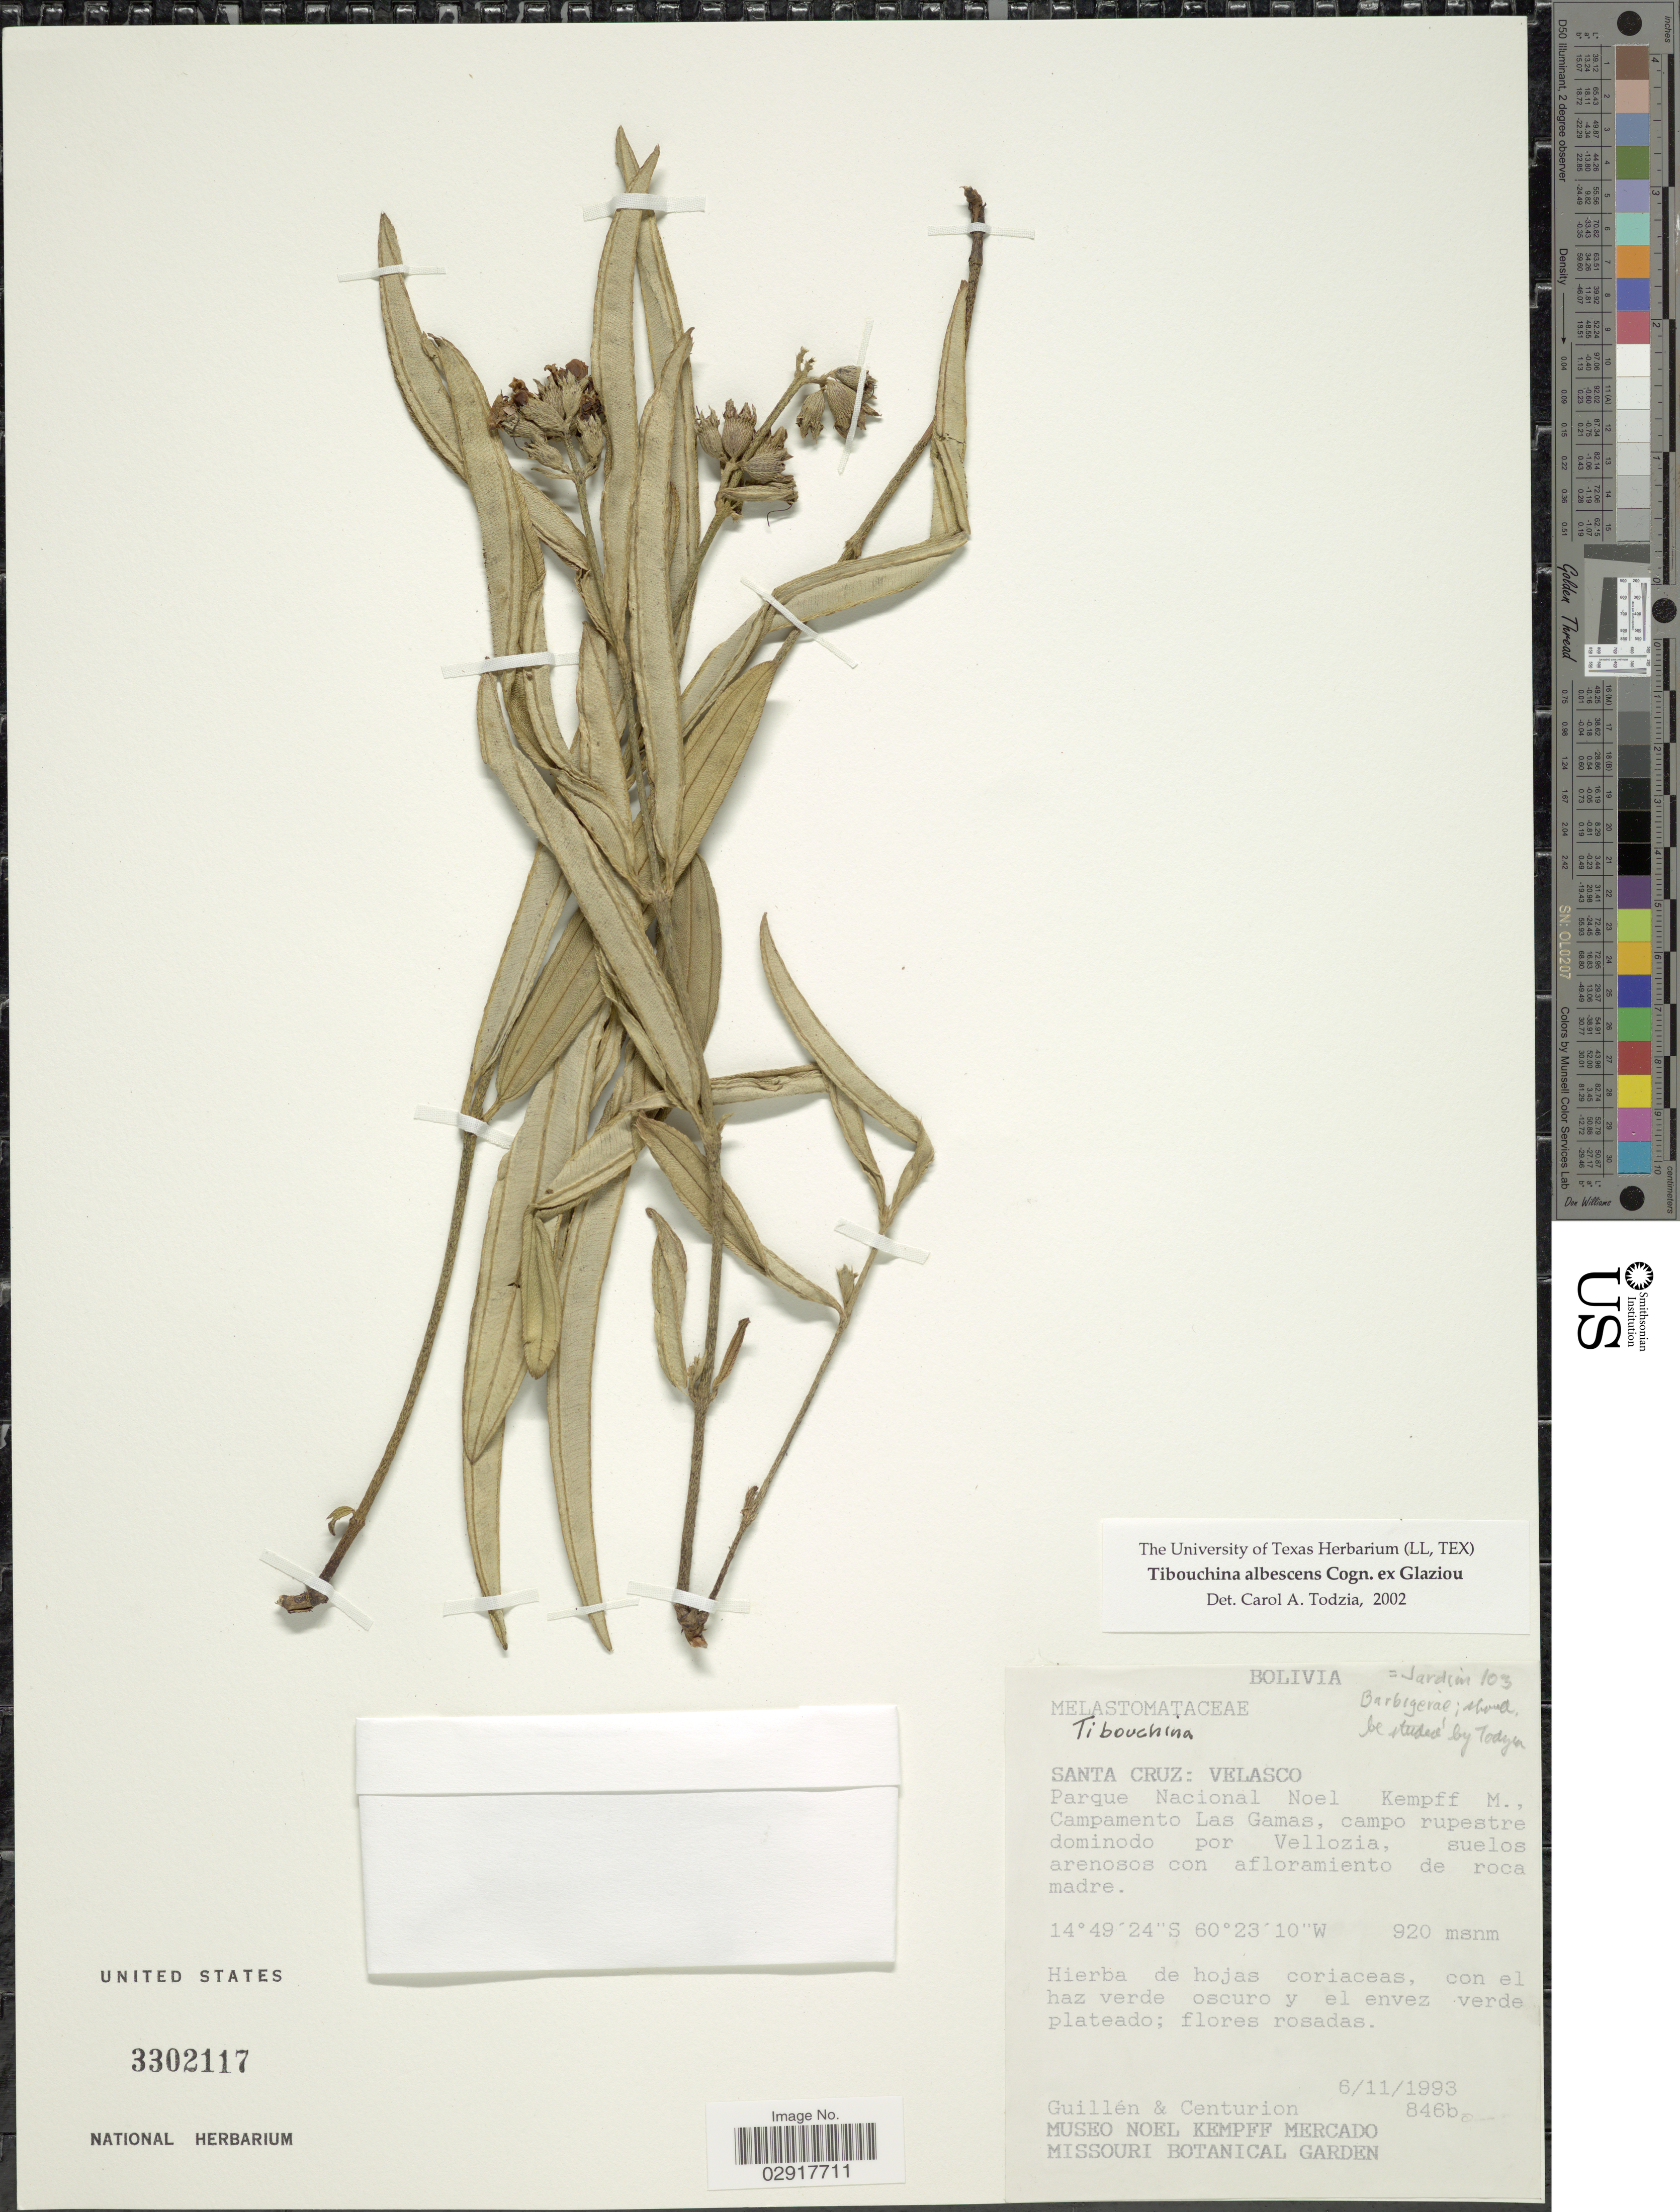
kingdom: Plantae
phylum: Tracheophyta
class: Magnoliopsida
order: Myrtales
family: Melastomataceae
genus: Tibouchina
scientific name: Tibouchina albescens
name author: Cogn. ex Glaz.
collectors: -- Guillen & Centurion, --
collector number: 846b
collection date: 1993-11-06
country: Bolivia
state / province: Santa Cruz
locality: Velasco. Parque Nacional Noel Kempff M., Campamento Las Gamas, campo rupestre dominodo por Vellozia.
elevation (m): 920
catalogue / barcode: US 3302117